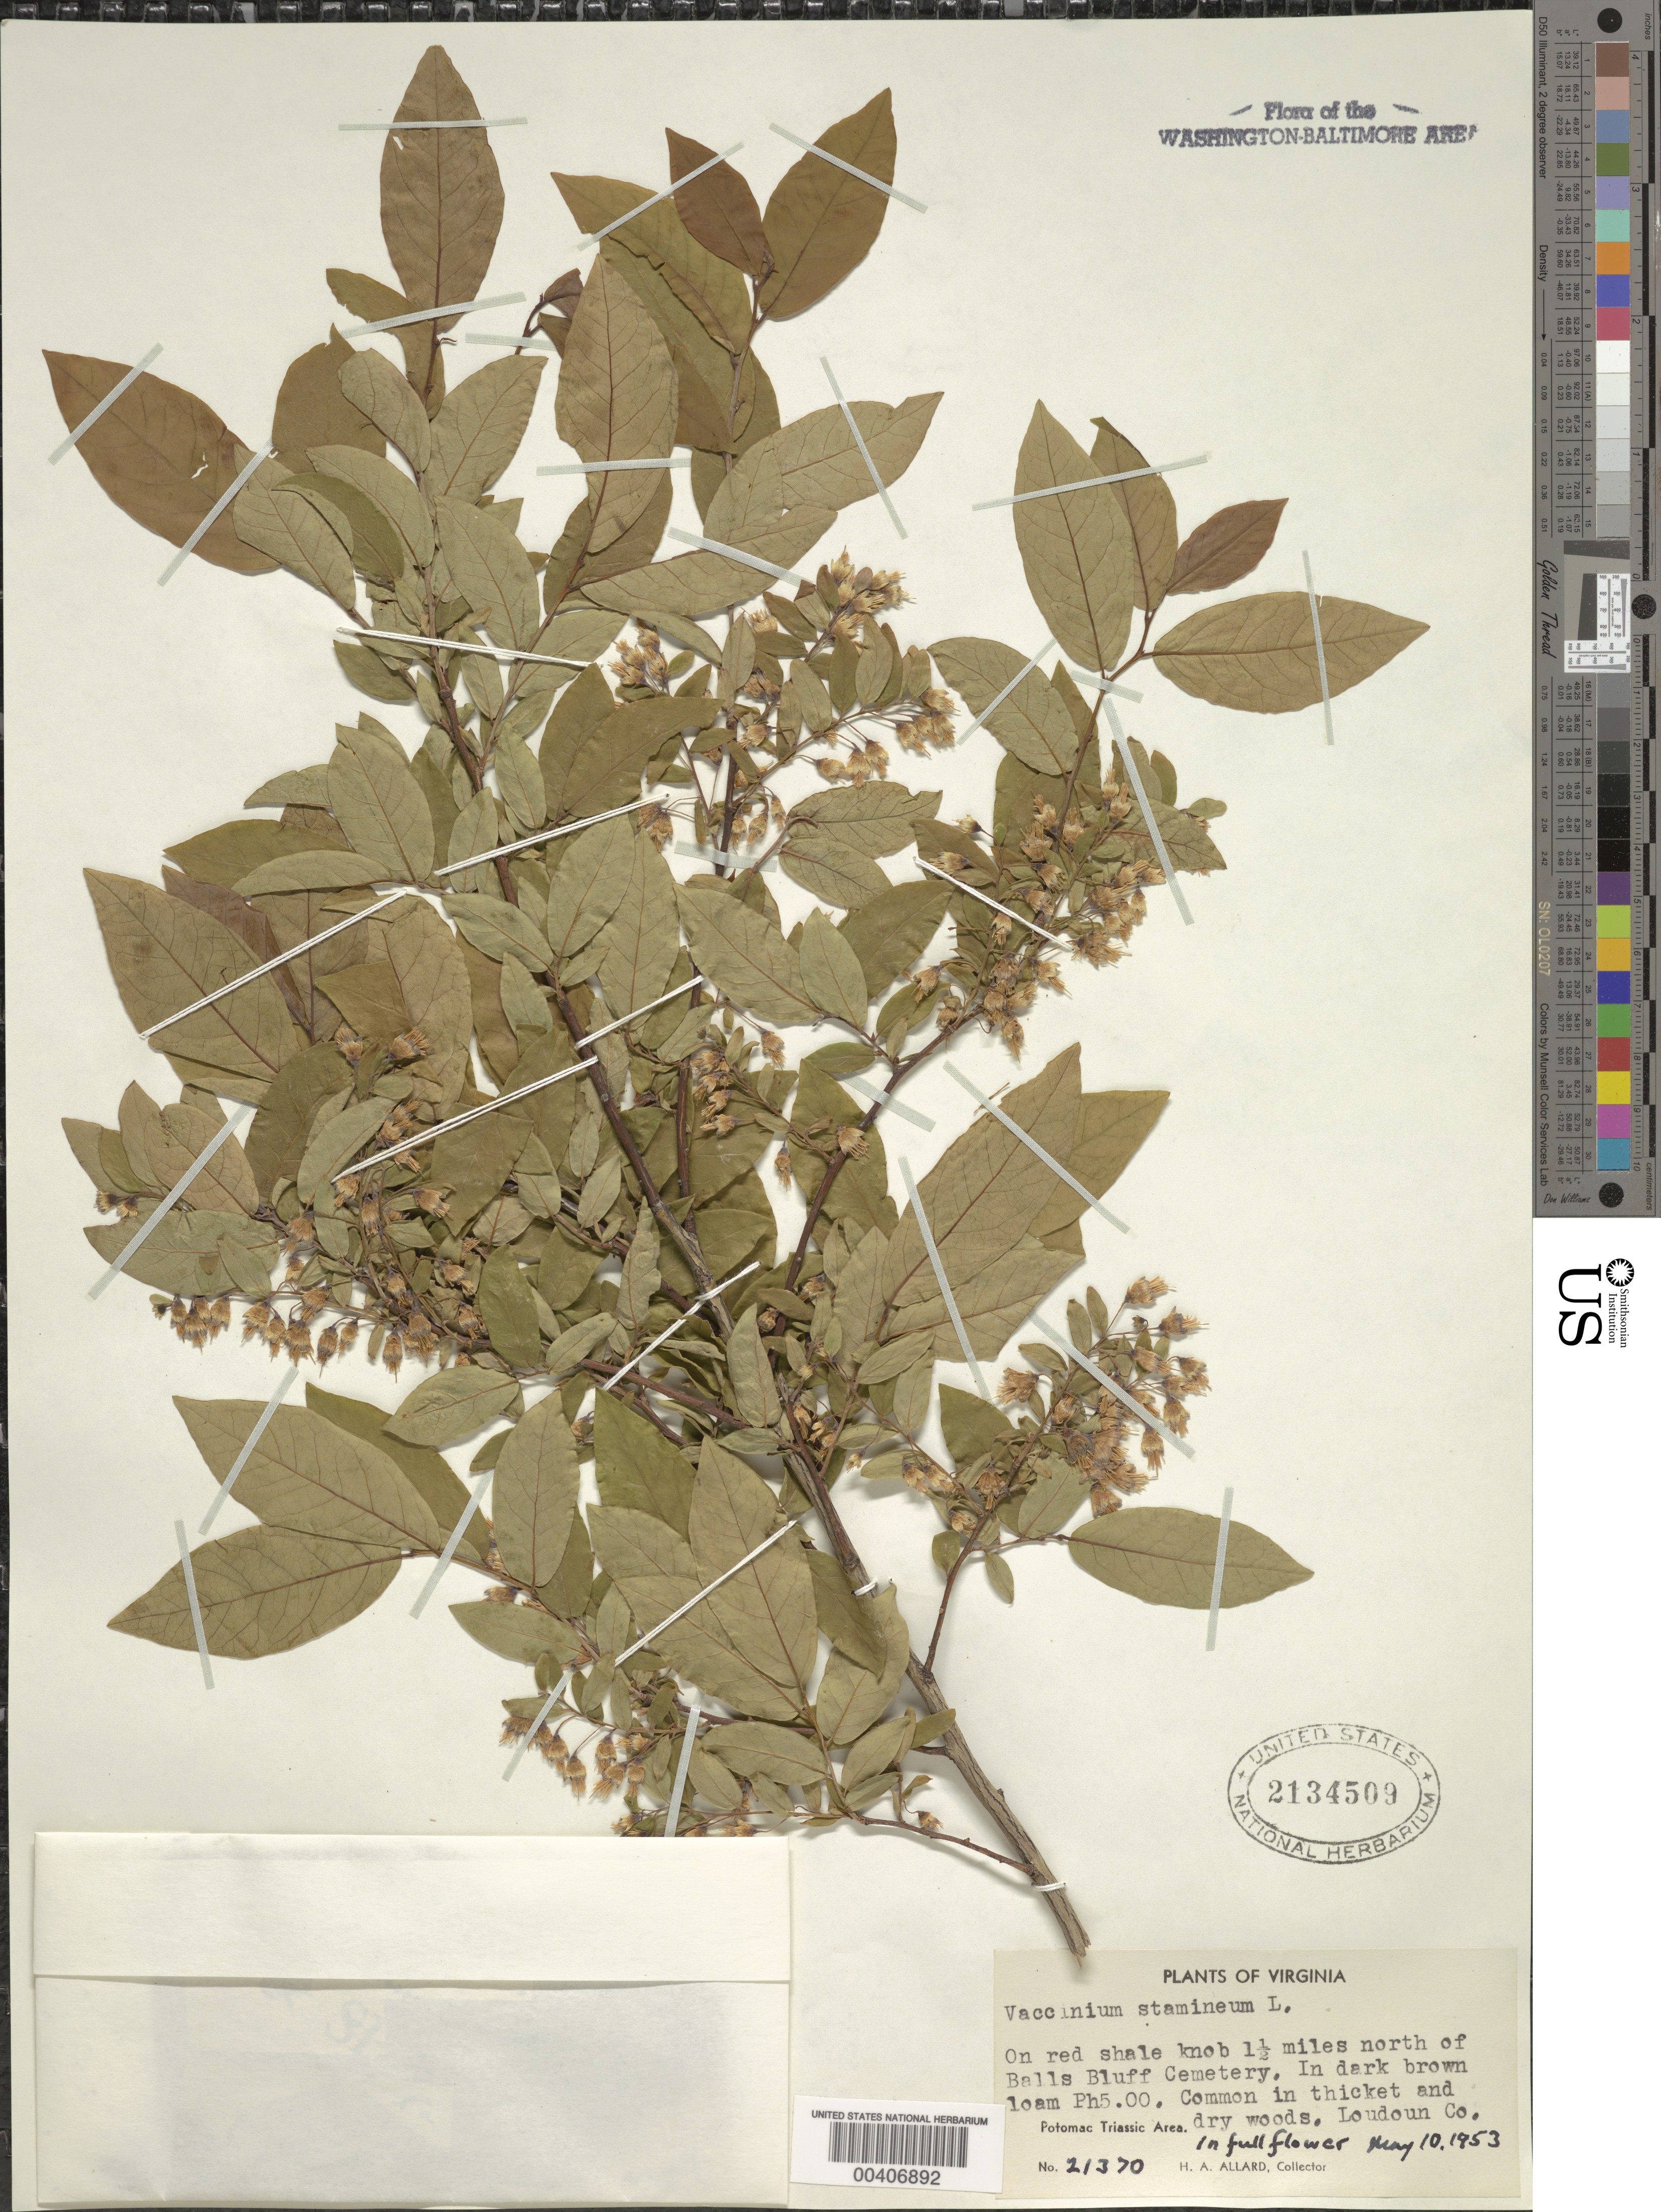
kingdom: Plantae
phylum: Tracheophyta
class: Magnoliopsida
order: Ericales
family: Ericaceae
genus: Vaccinium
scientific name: Vaccinium stamineum var. neglectum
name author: (Small) Deam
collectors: H. A. Allard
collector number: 21370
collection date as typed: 10 May 1953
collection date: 1953-05-10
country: United States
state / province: Virginia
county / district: Loudoun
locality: North of Balls Bluff Cemetery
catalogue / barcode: US 2134509